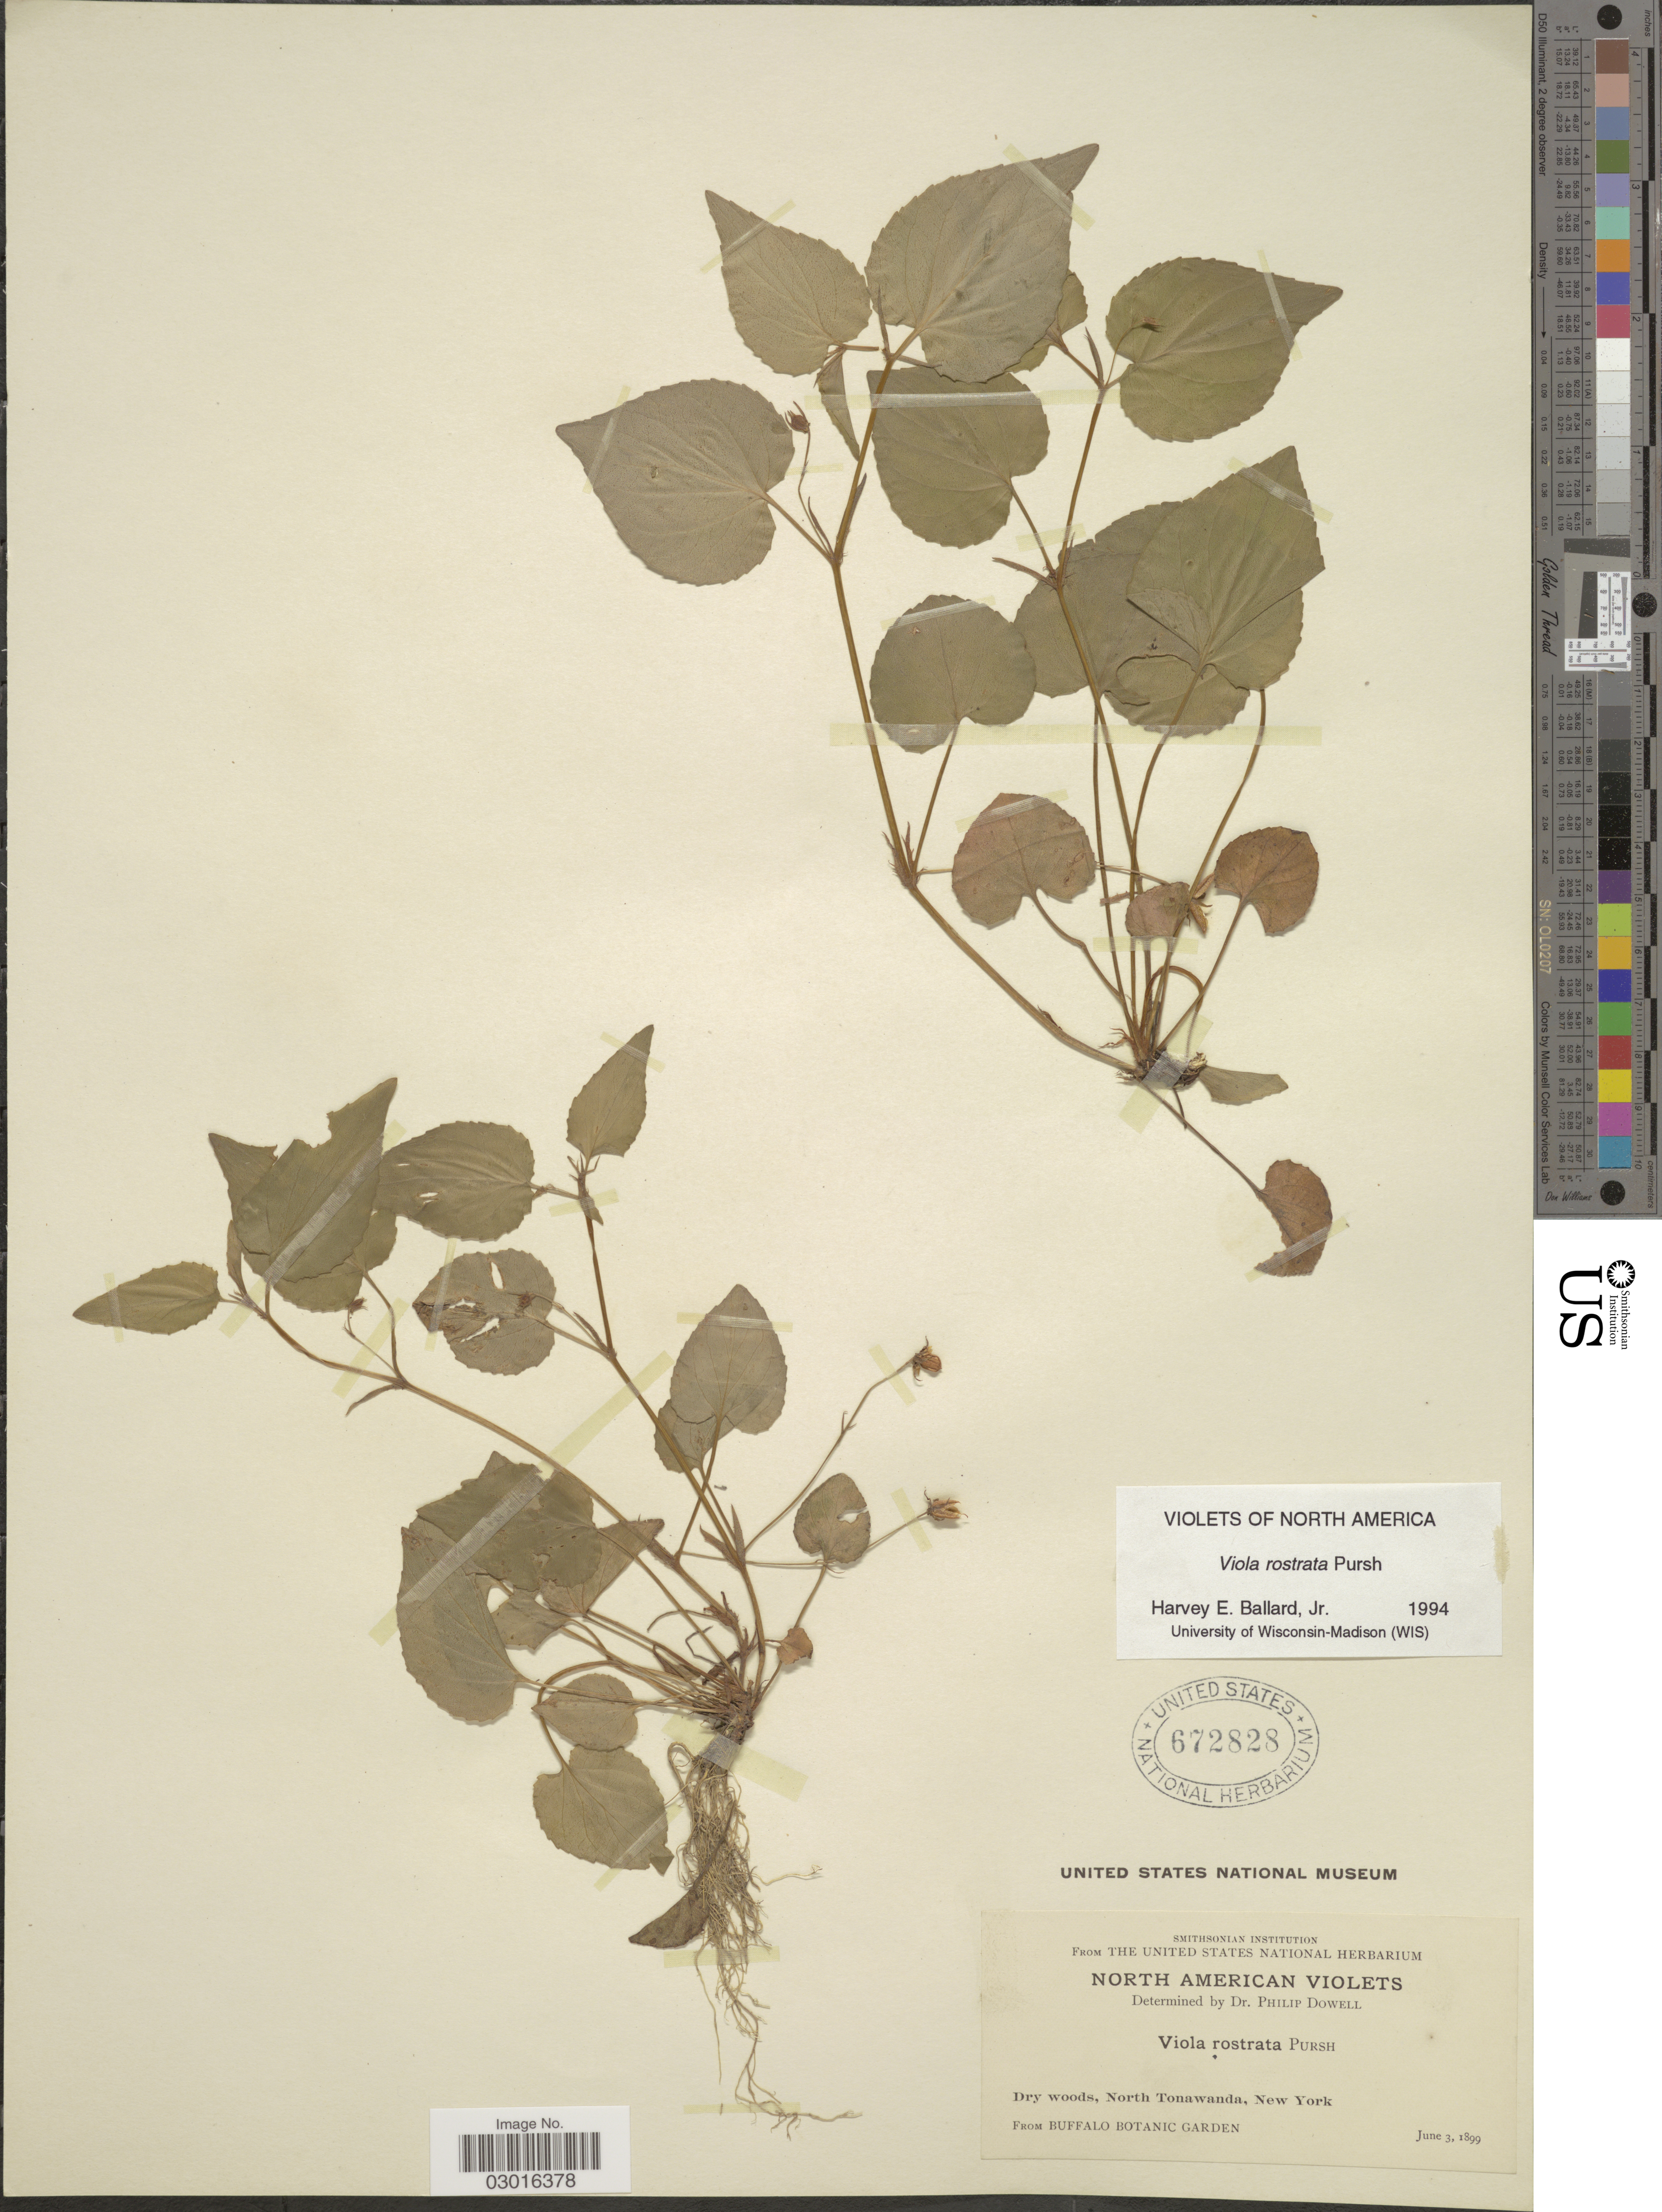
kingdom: Plantae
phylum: Tracheophyta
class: Magnoliopsida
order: Malpighiales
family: Violaceae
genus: Viola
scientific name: Viola rostrata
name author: Pursh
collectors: P. Dowell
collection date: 1899-06-03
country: United States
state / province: New York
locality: North Tonawanda.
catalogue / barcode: US 672828